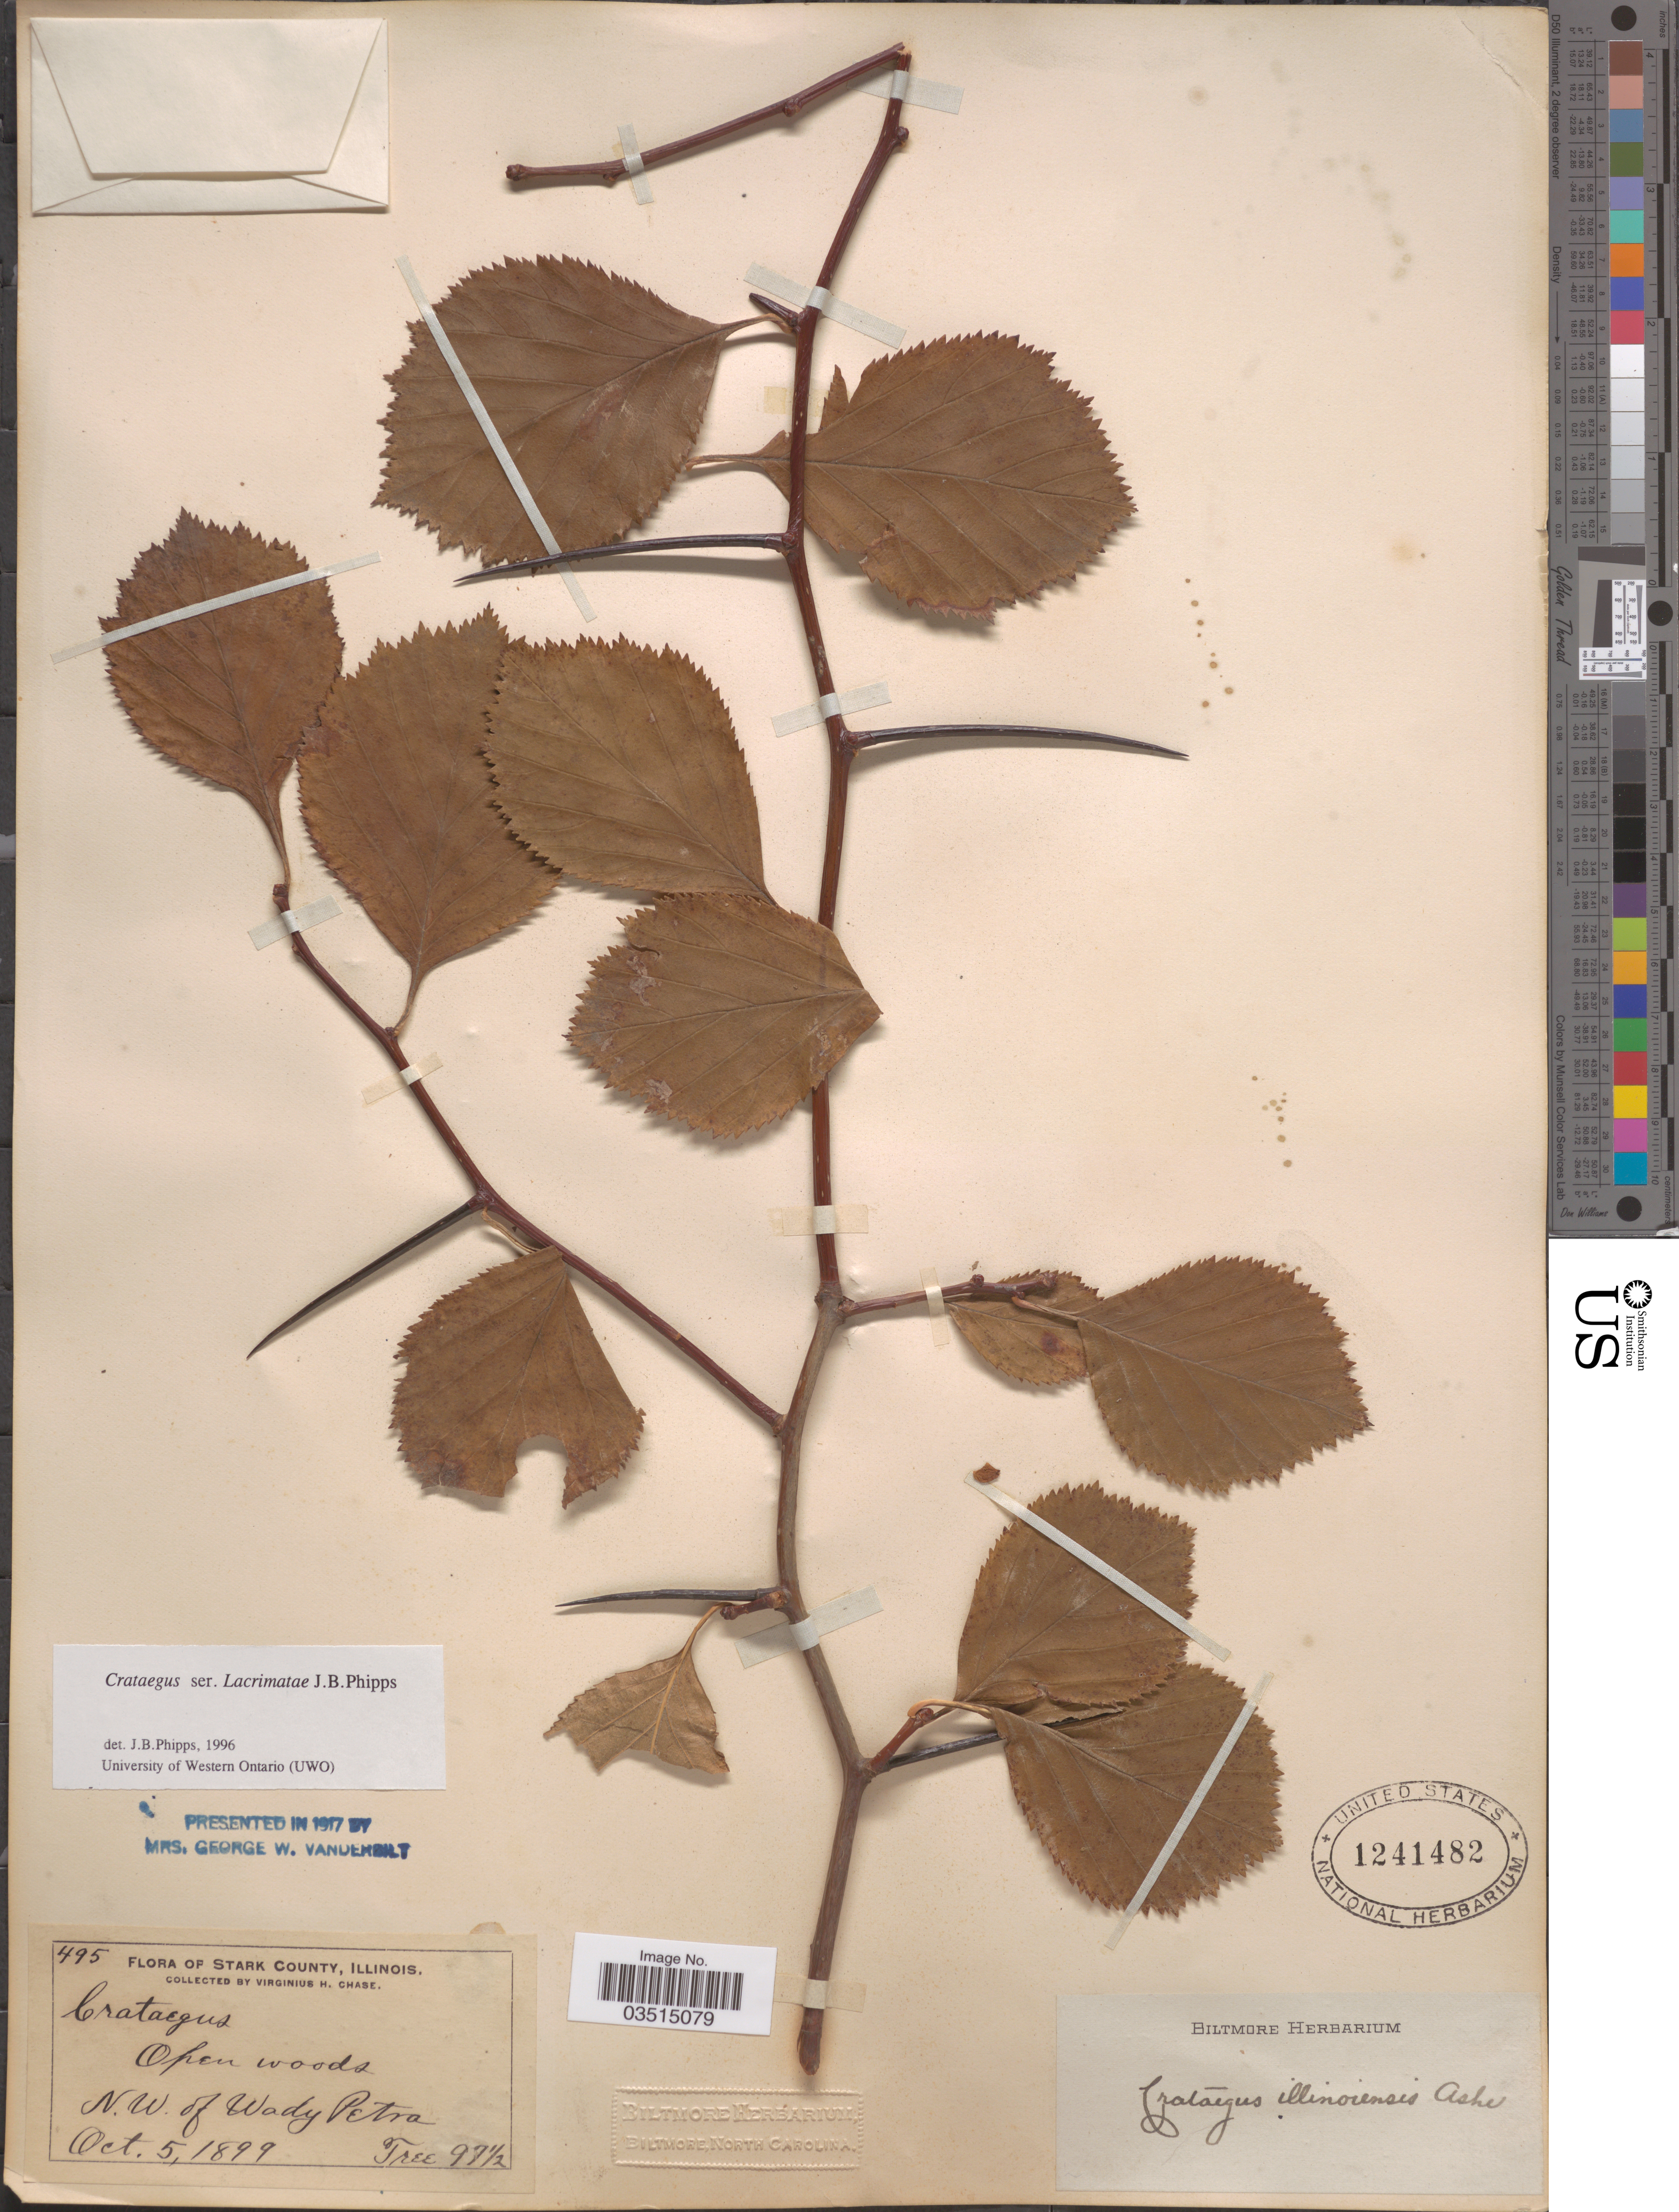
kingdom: Plantae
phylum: Tracheophyta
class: Magnoliopsida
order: Rosales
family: Rosaceae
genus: Crataegus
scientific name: Crataegus illinoiensis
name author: Ashe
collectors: V. H. Chase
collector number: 495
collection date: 1899-10-05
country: United States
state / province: Illinois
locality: Stark County. N.W. of Wady Petra.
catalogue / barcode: US 1241482